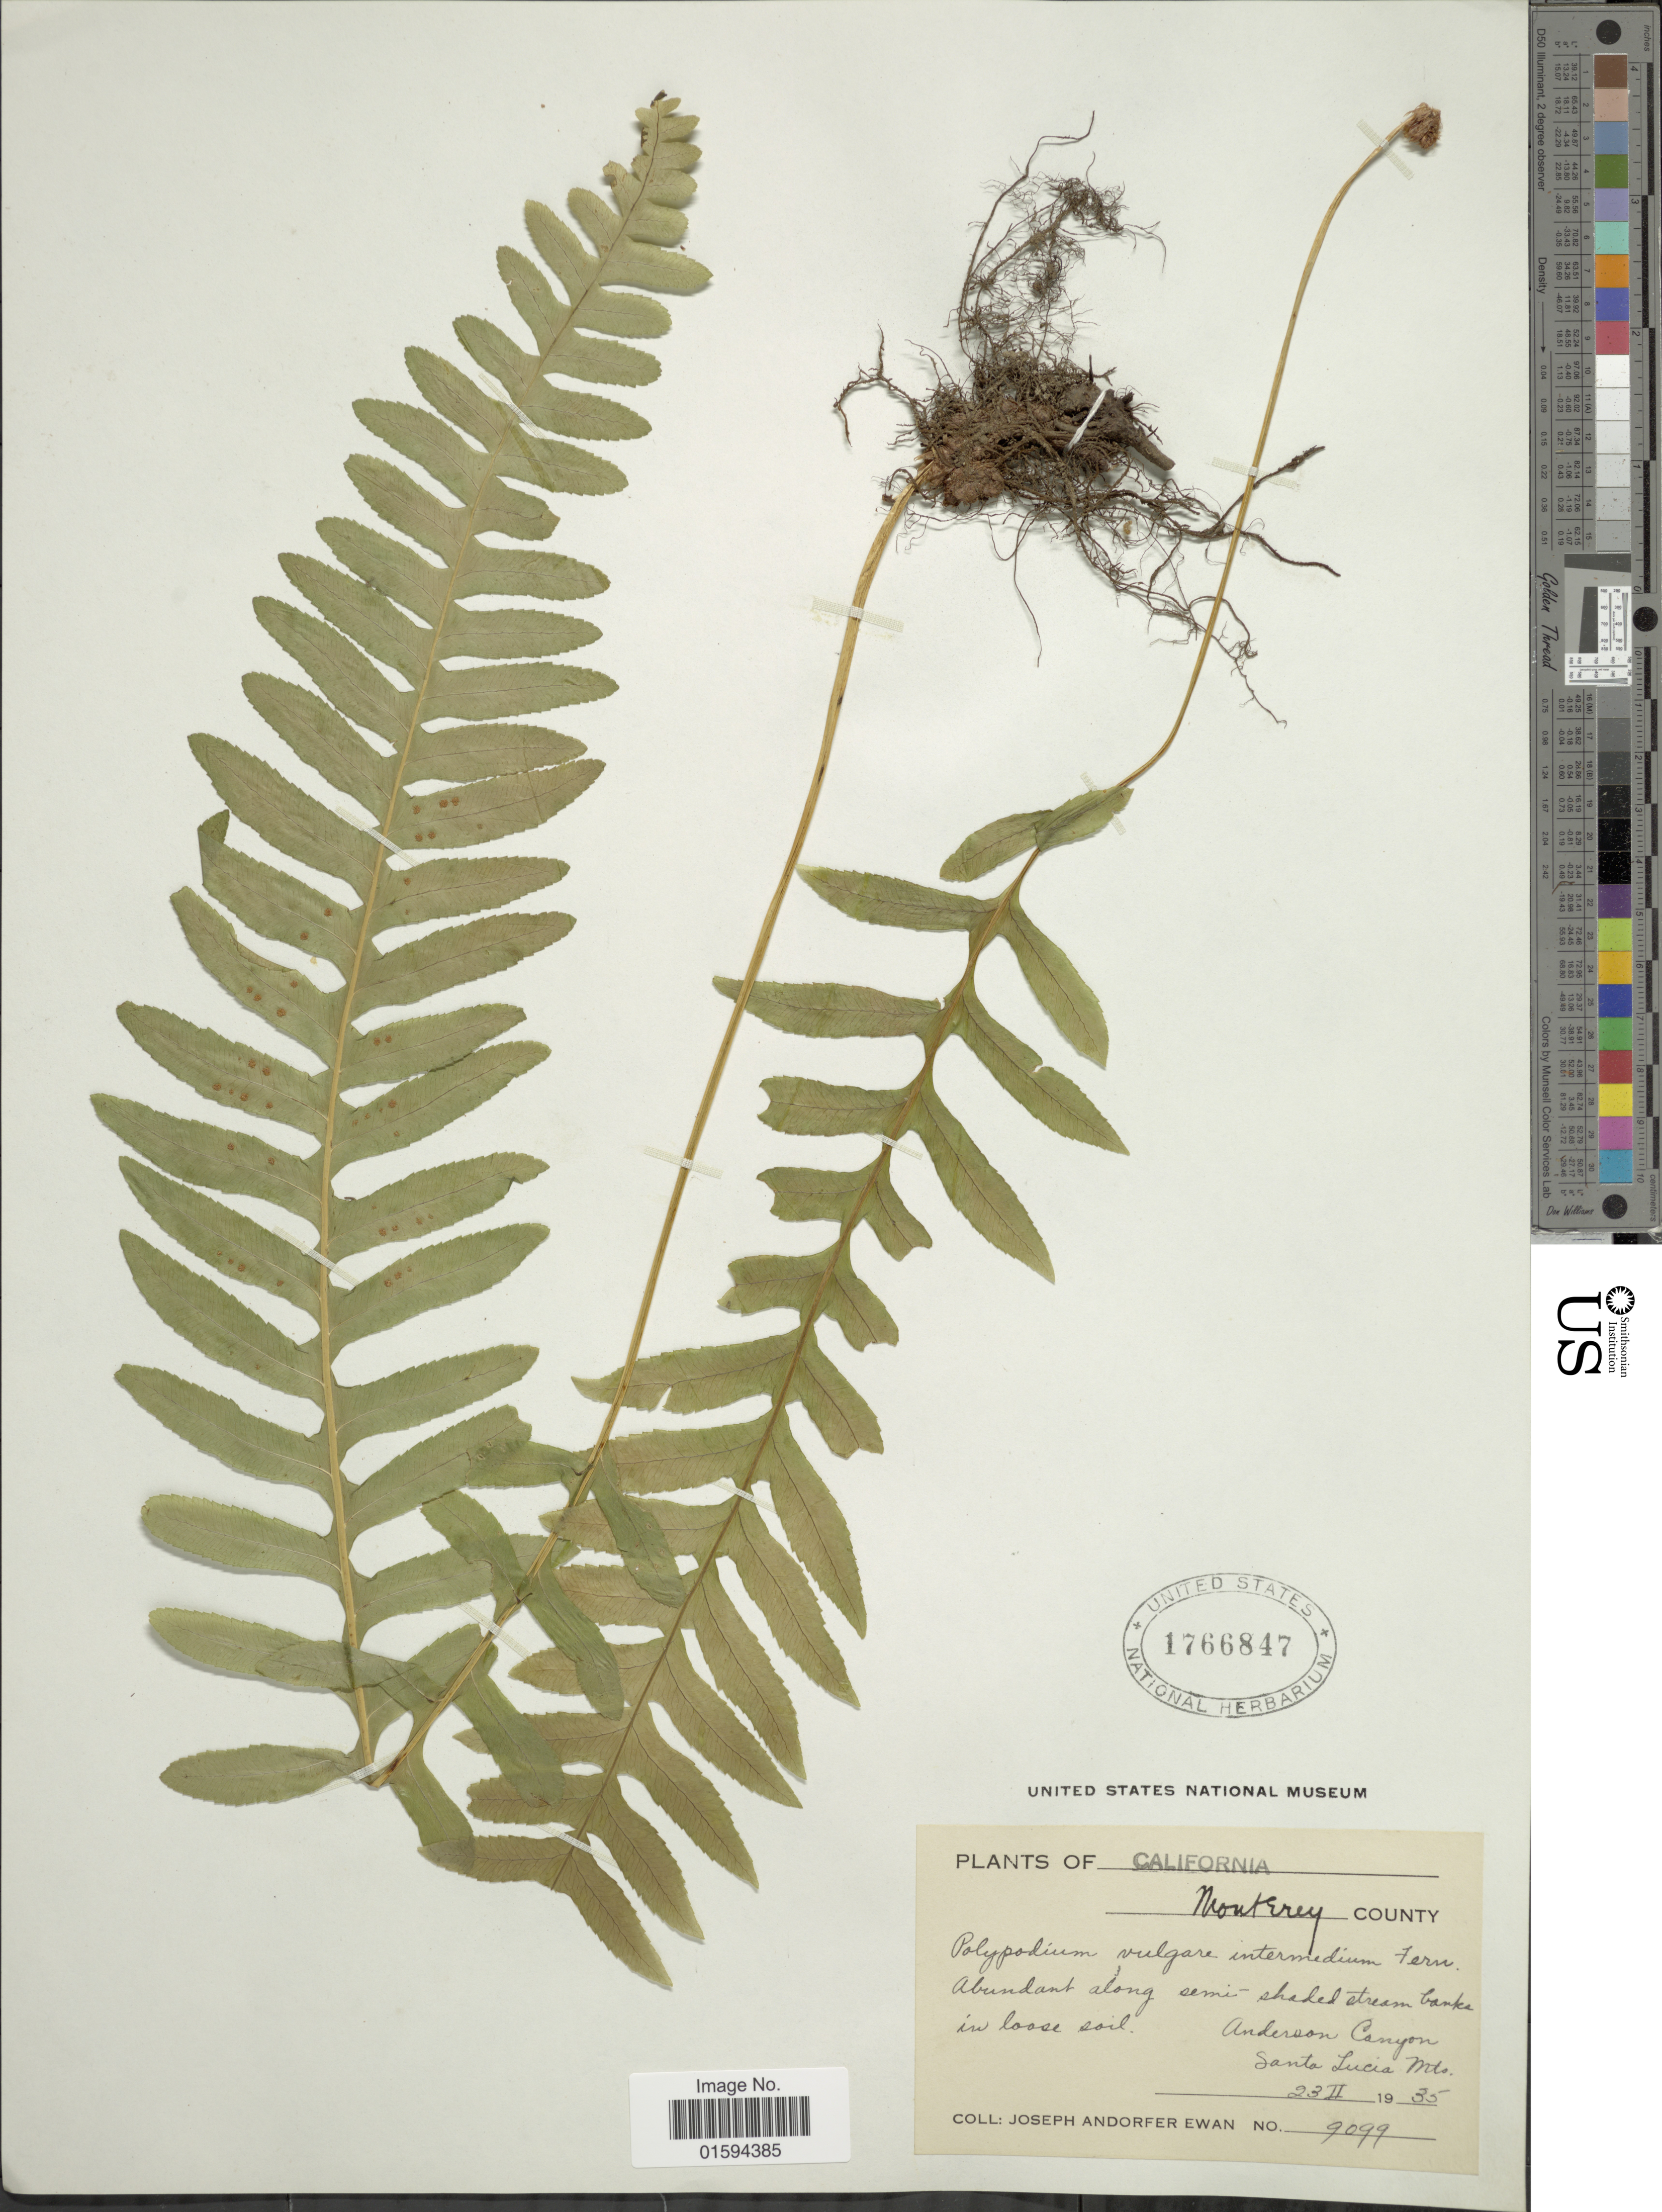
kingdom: Plantae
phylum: Tracheophyta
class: Polypodiopsida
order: Polypodiales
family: Polypodiaceae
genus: Polypodium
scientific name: Polypodium californicum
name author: Kaulf.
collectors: J. A. Ewan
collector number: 9099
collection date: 1935-02-23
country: United States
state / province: California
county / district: Monterey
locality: Monterey County, along semi-shaded stream banks in losse soil, Anderson Canyon, Santa Lucia Mts.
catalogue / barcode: US 1766847